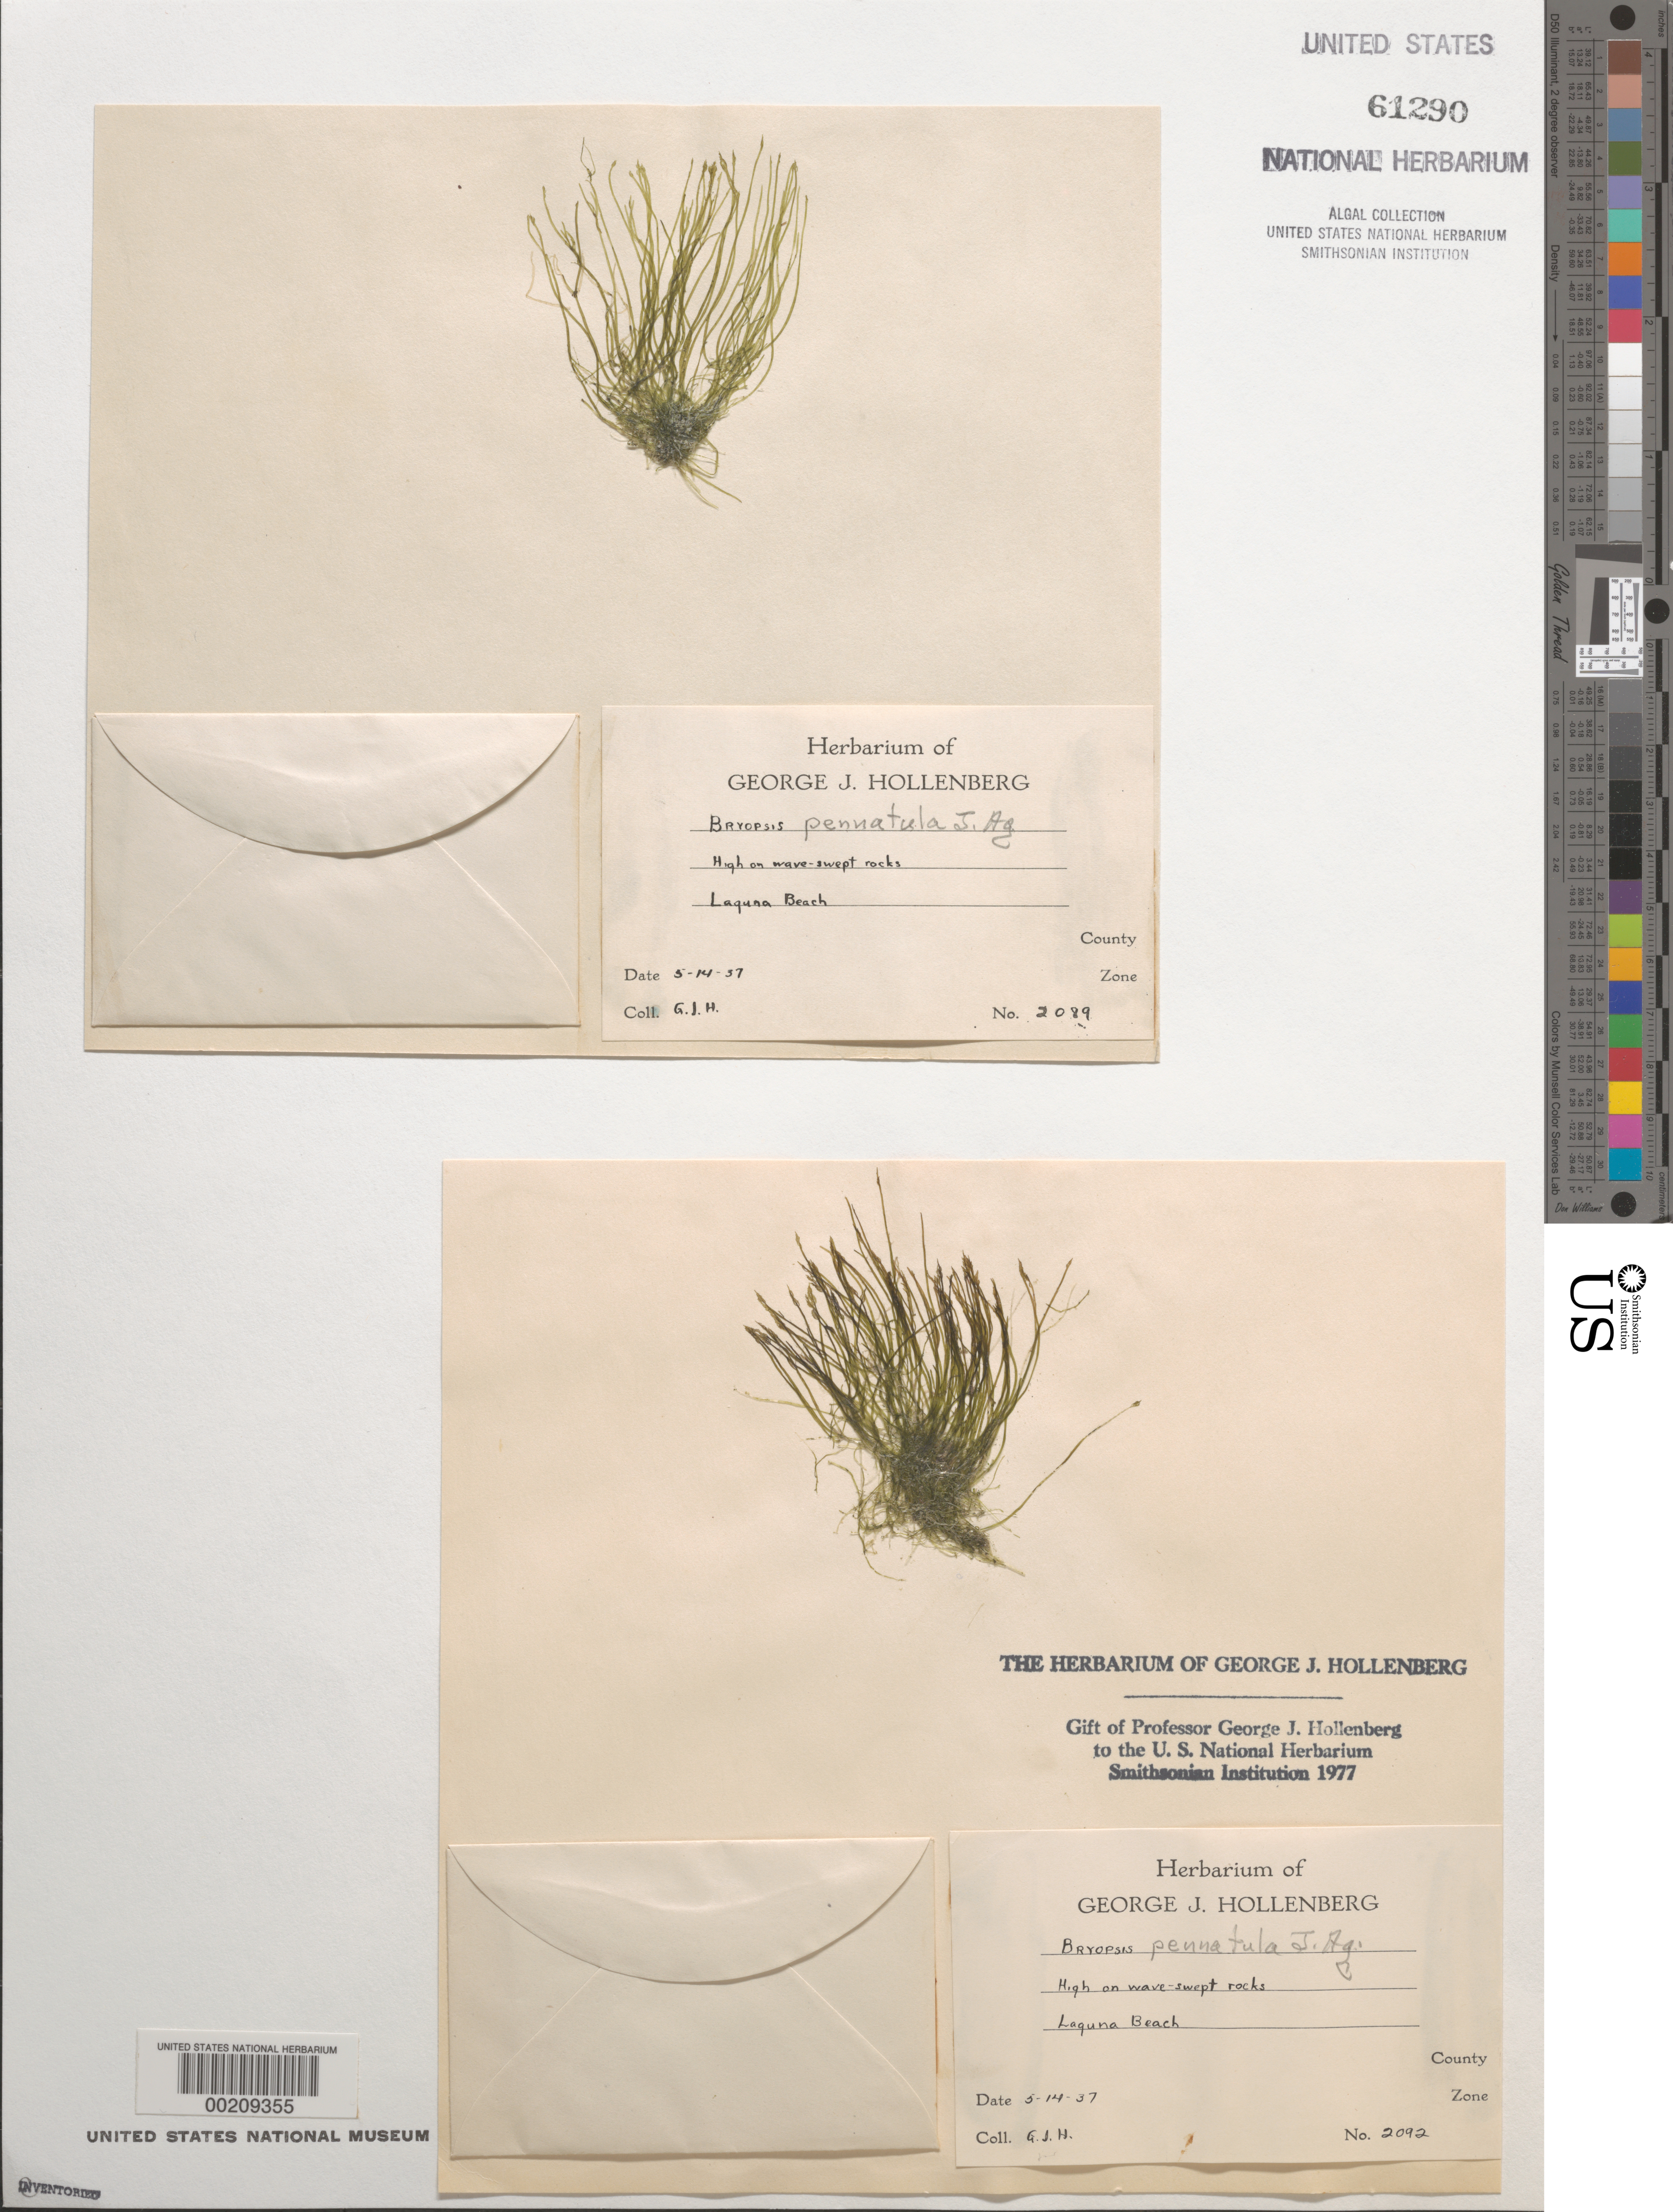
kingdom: Plantae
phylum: Chlorophyta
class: Ulvophyceae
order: Bryopsidales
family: Bryopsidaceae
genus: Bryopsis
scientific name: Bryopsis pennatula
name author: J. Agardh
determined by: Hollenberg, George J.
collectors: G. Hollenberg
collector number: GJH 2089& GJH 2092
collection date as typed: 14 May 1937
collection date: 1937-05-14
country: United States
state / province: California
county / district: Orange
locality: Laguna Beach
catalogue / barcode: US 61290